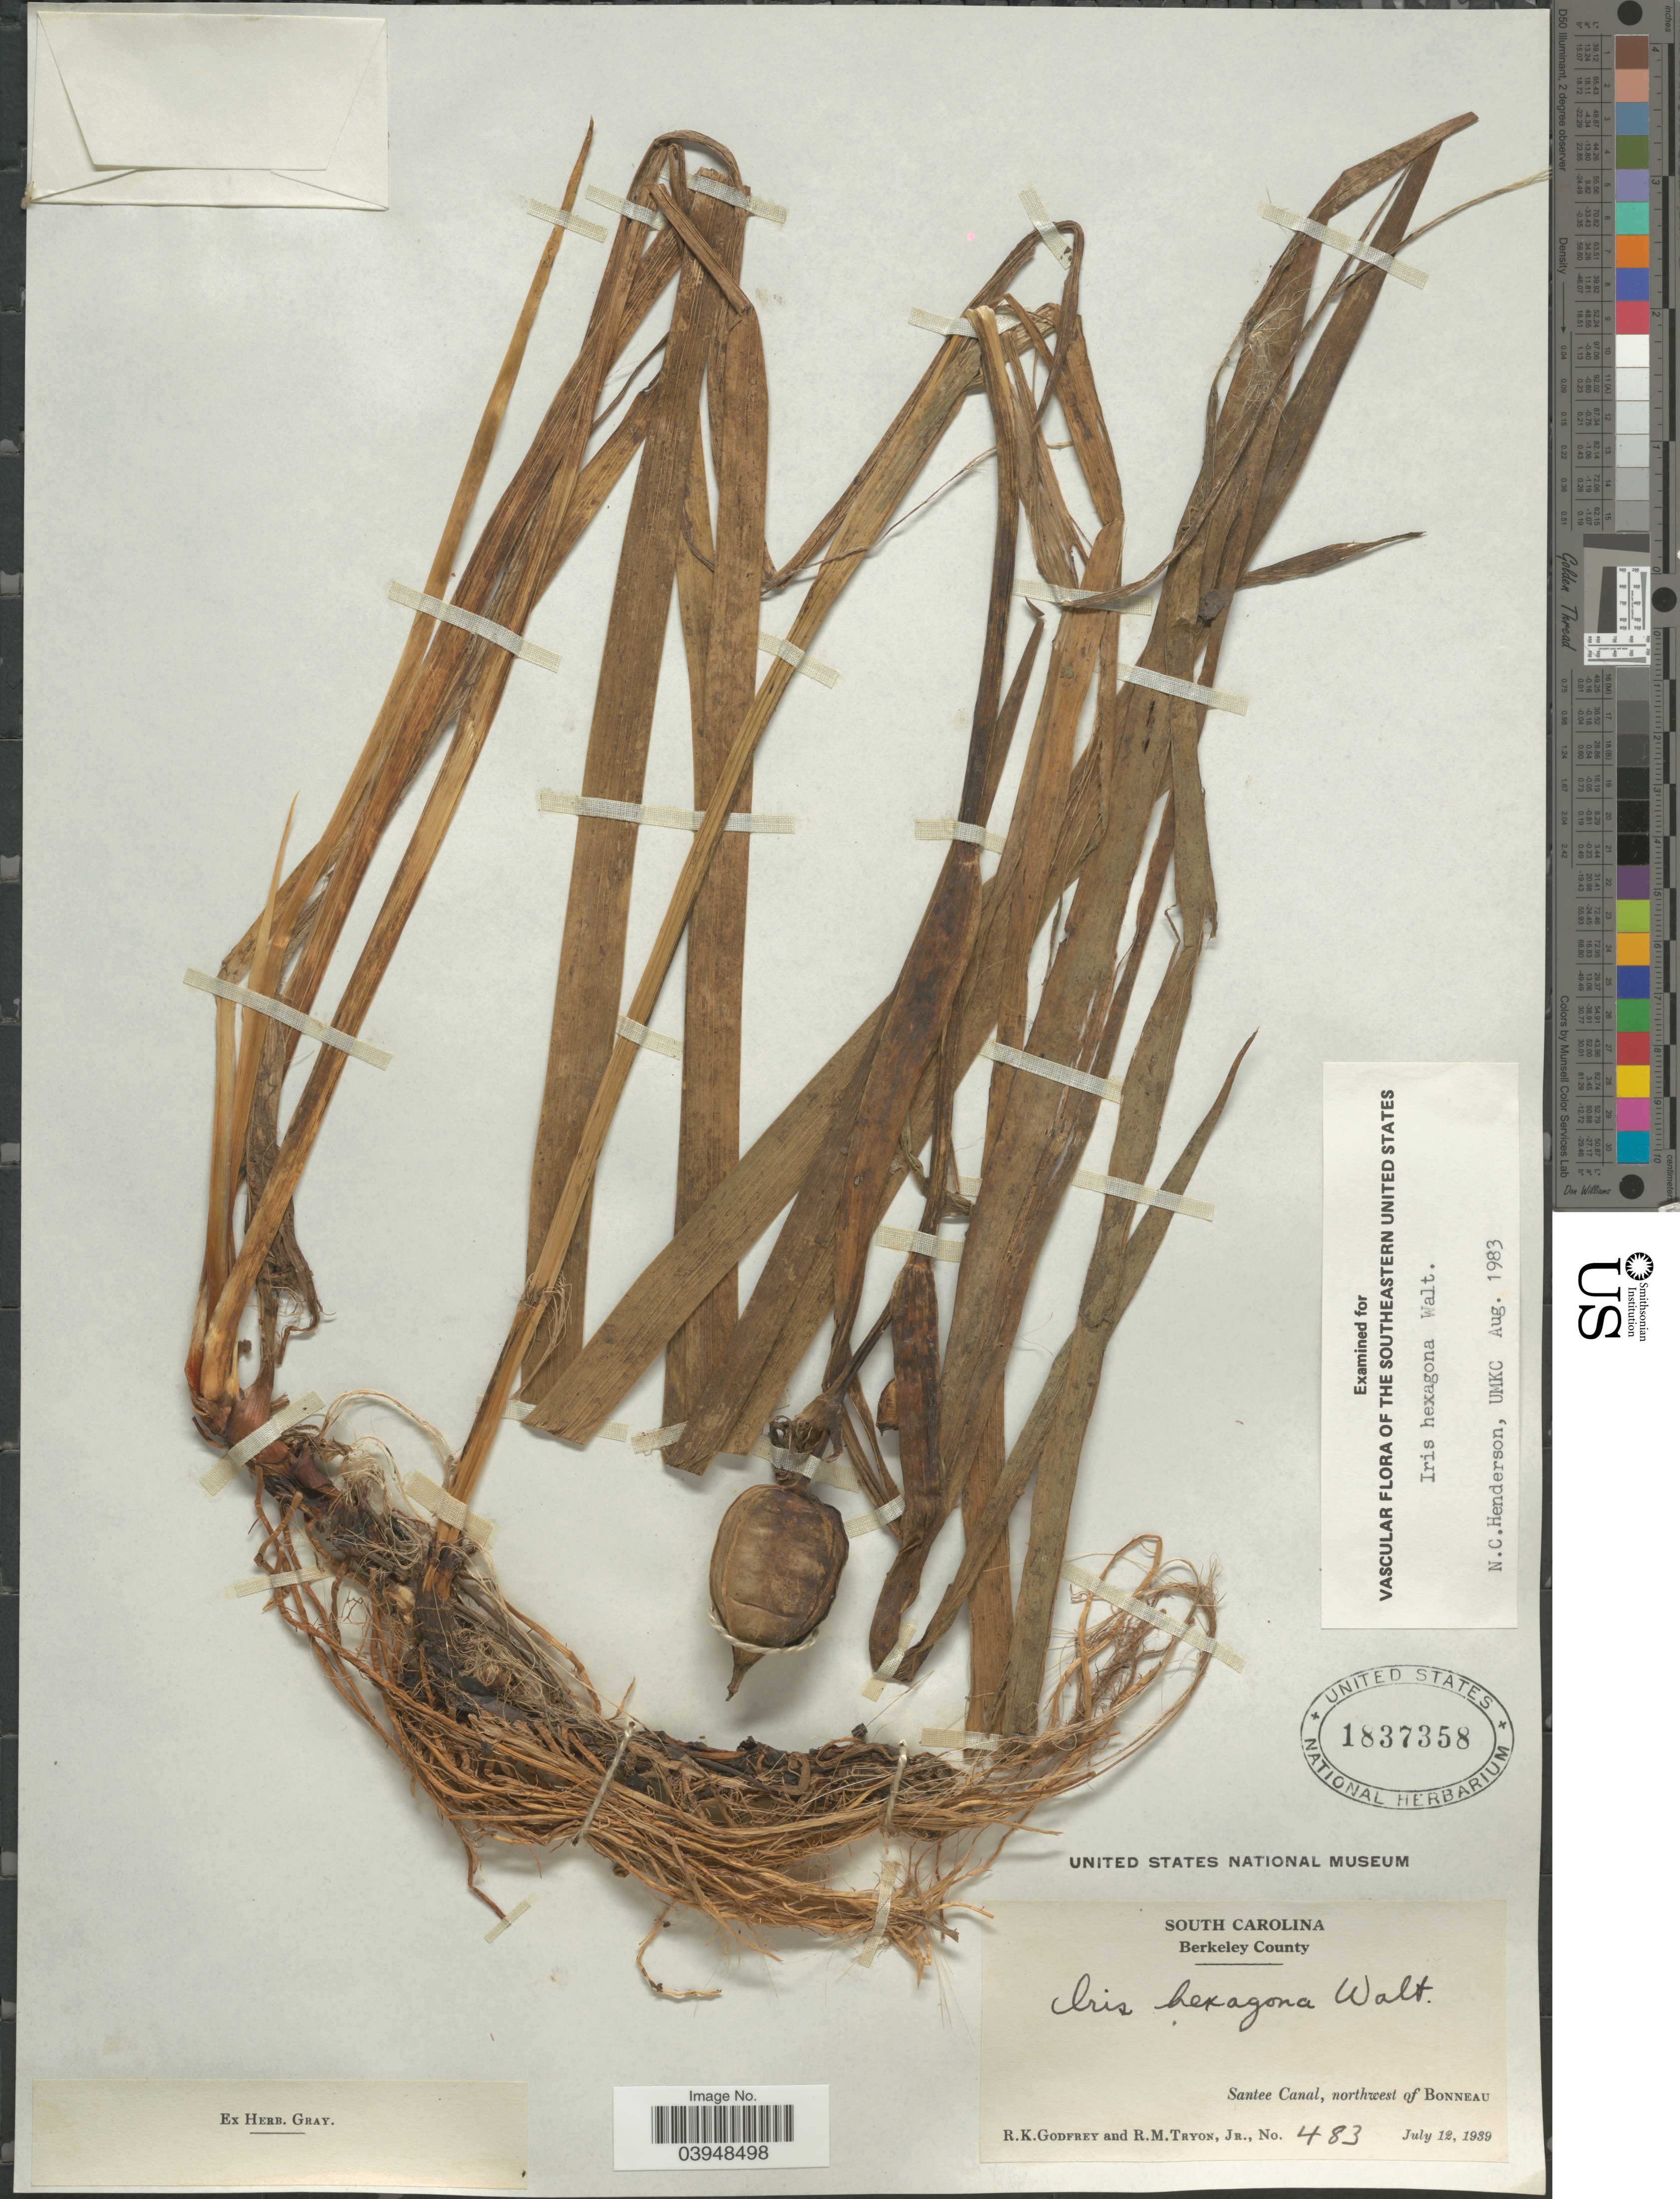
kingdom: Plantae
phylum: Tracheophyta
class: Liliopsida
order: Asparagales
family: Iridaceae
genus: Iris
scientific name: Iris hexagona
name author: Walter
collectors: R. K. Godfrey & R. Tryon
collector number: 483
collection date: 1939-07-12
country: United States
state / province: South Carolina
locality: Berkeley County. Santee Canal, northwest of Bonneau.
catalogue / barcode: US 1837358